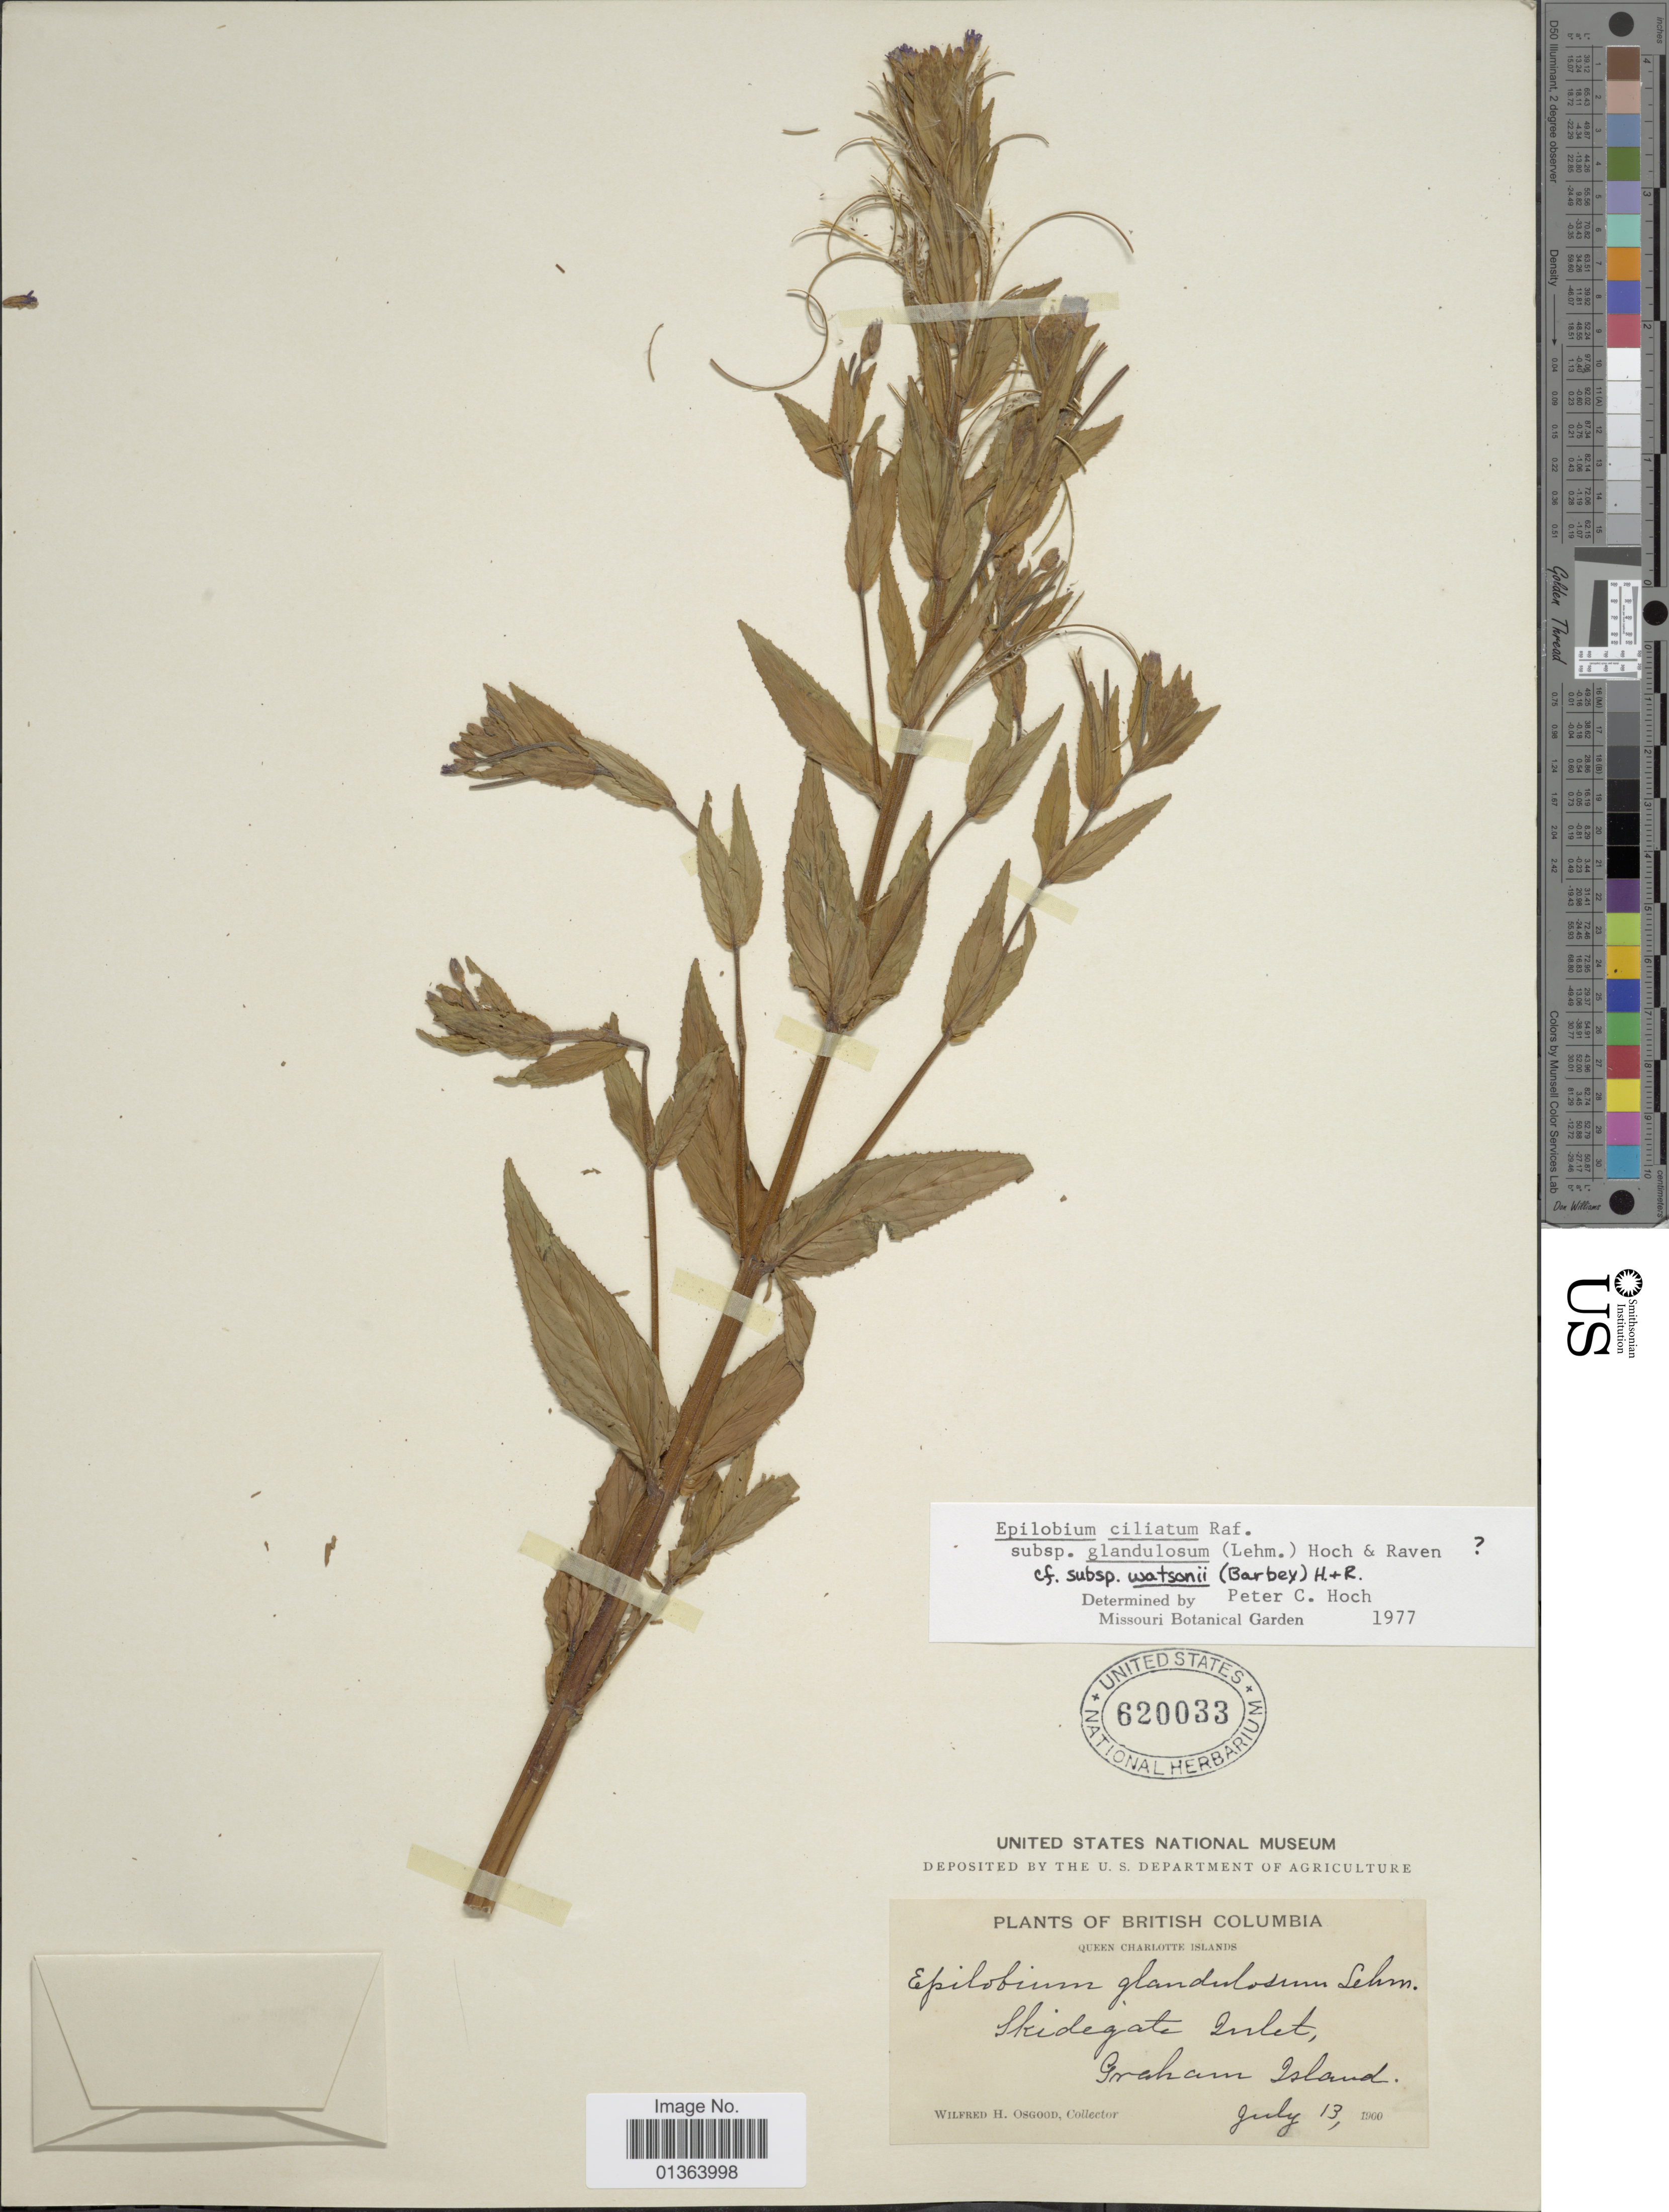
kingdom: Plantae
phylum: Tracheophyta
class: Magnoliopsida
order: Myrtales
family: Onagraceae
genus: Epilobium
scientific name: Epilobium ciliatum subsp. glandulosum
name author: (Lehm.) Hoch & P.H. Raven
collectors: W. Osgood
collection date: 1900-07-13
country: Canada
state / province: British Columbia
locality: Queen Charlotte Islands.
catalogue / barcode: US 620033